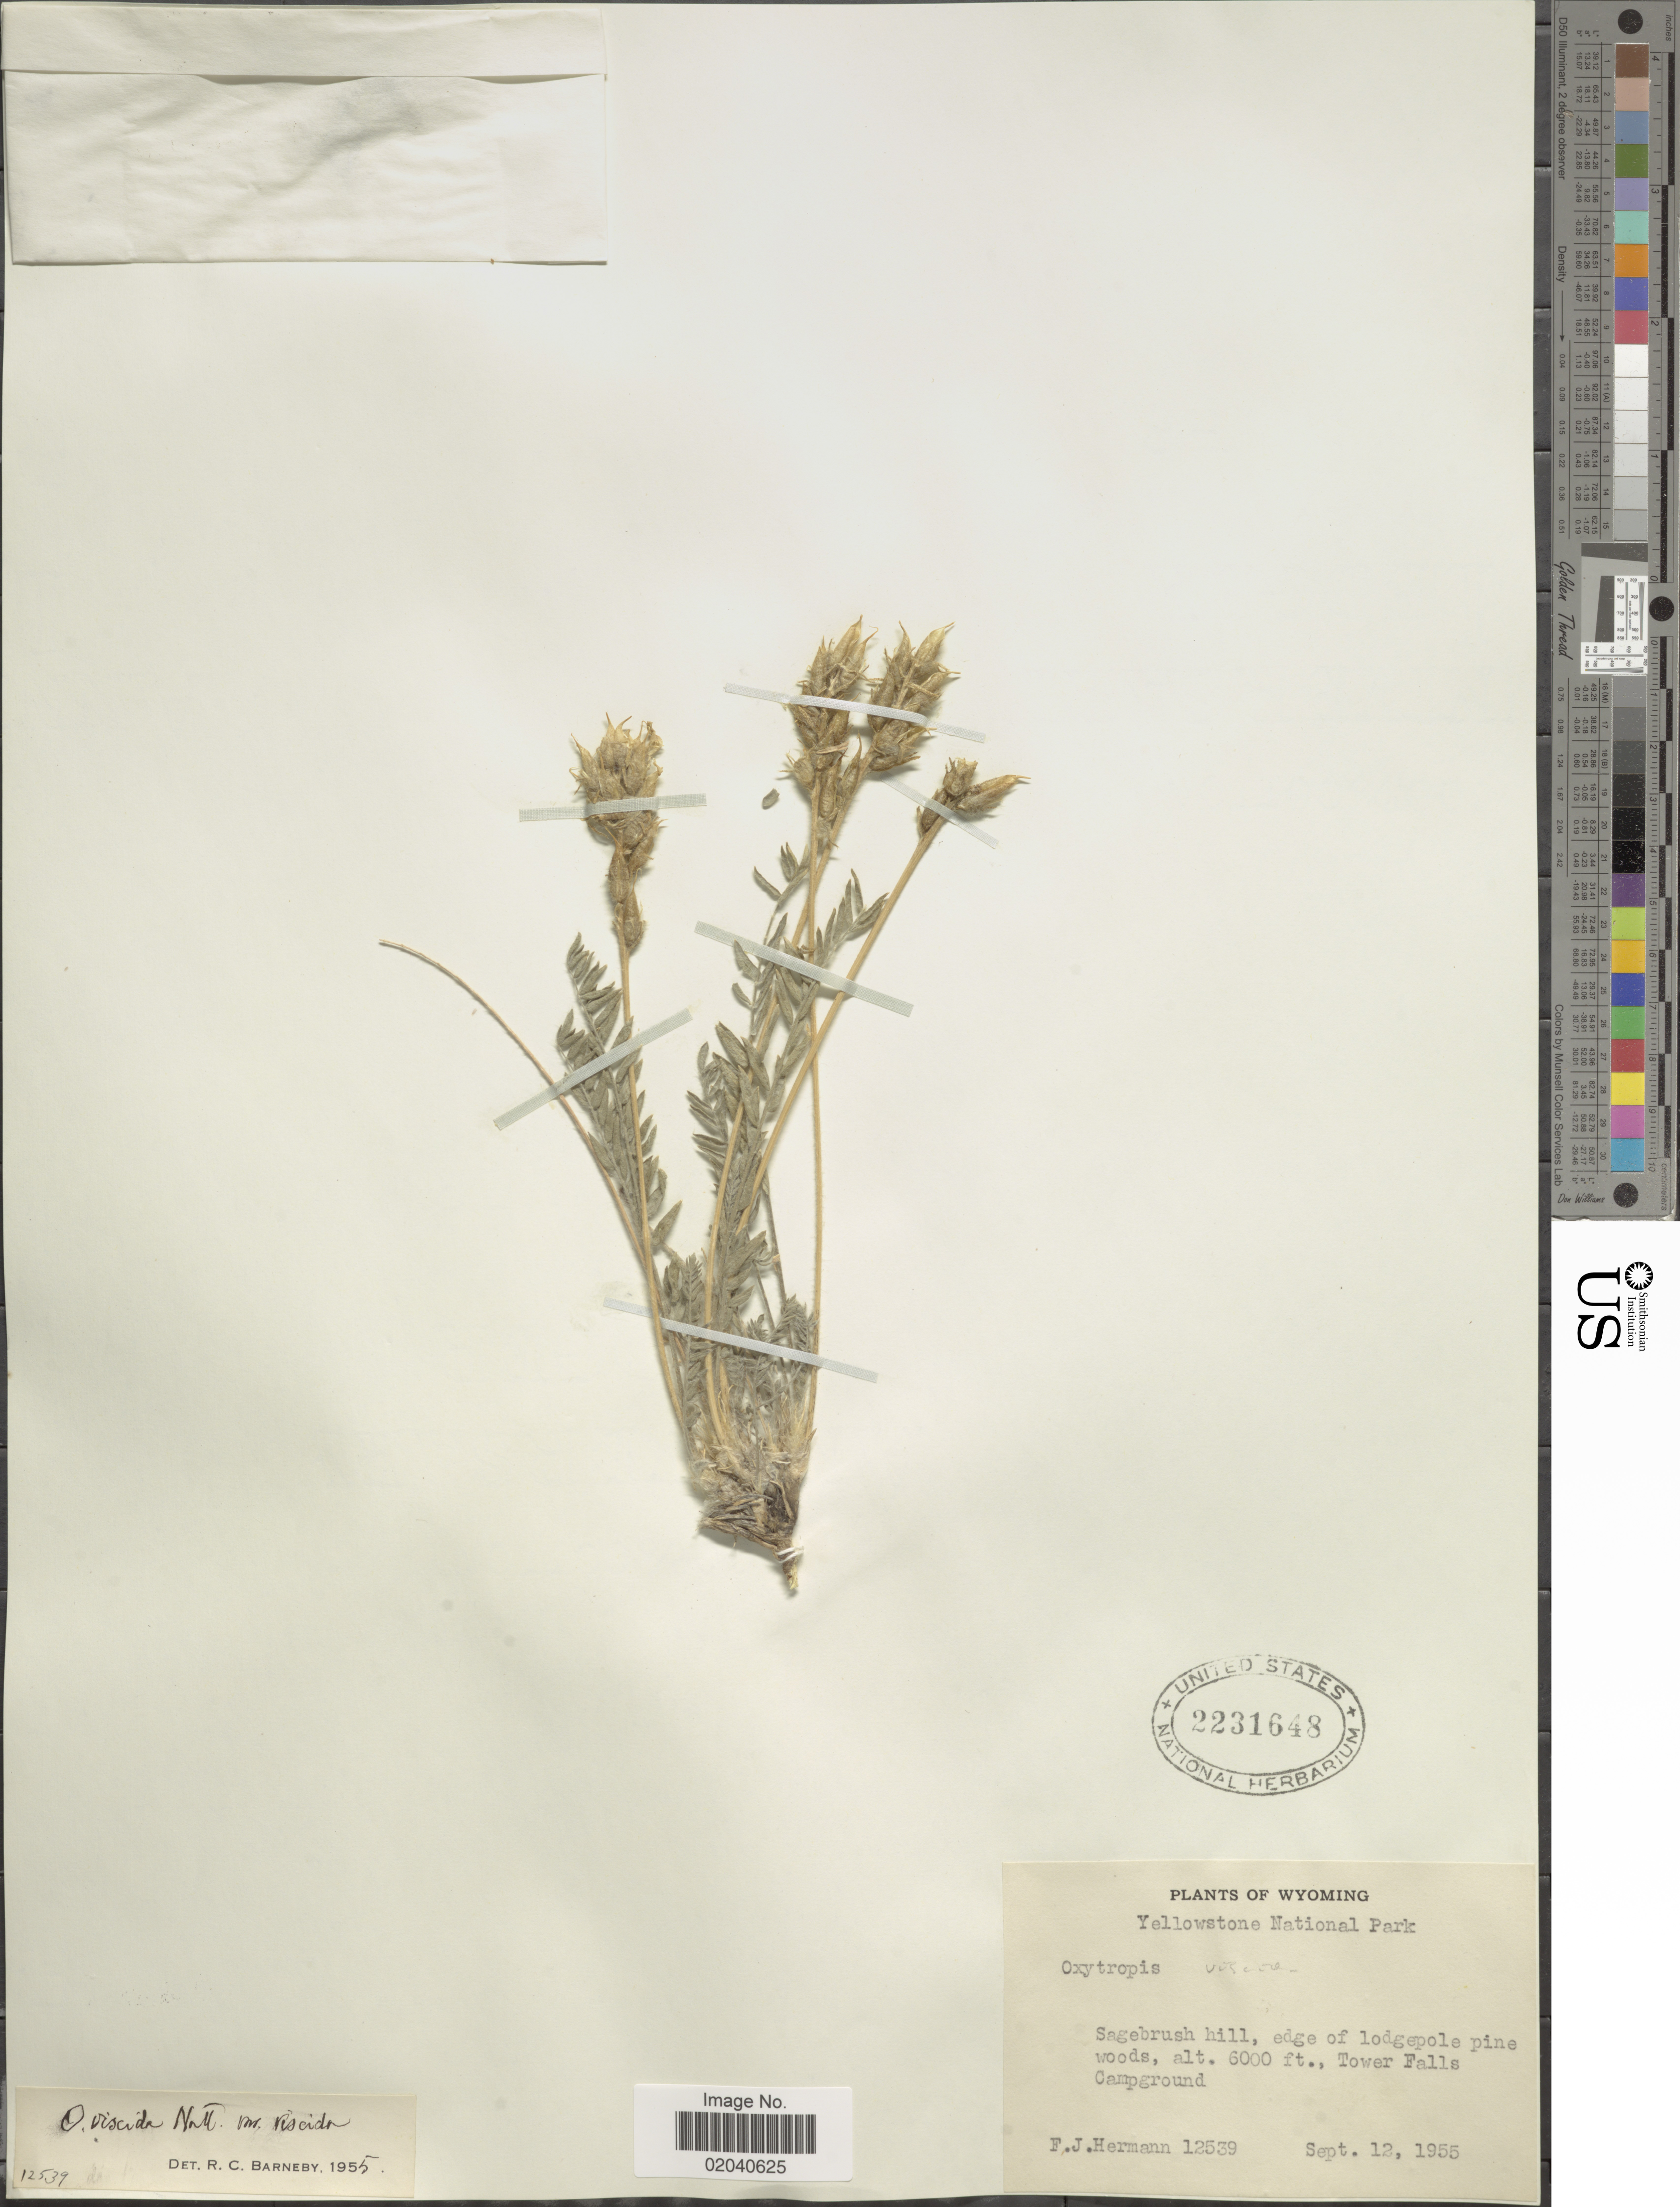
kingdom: Plantae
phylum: Tracheophyta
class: Magnoliopsida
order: Fabales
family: Fabaceae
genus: Oxytropis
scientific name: Oxytropis viscida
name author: Nutt.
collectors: F. J. Hermann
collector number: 12539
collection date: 1955-09-12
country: United States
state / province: Wyoming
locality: Yellowstone National Park, Tower Falls Campground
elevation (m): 1829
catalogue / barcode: US 2231648